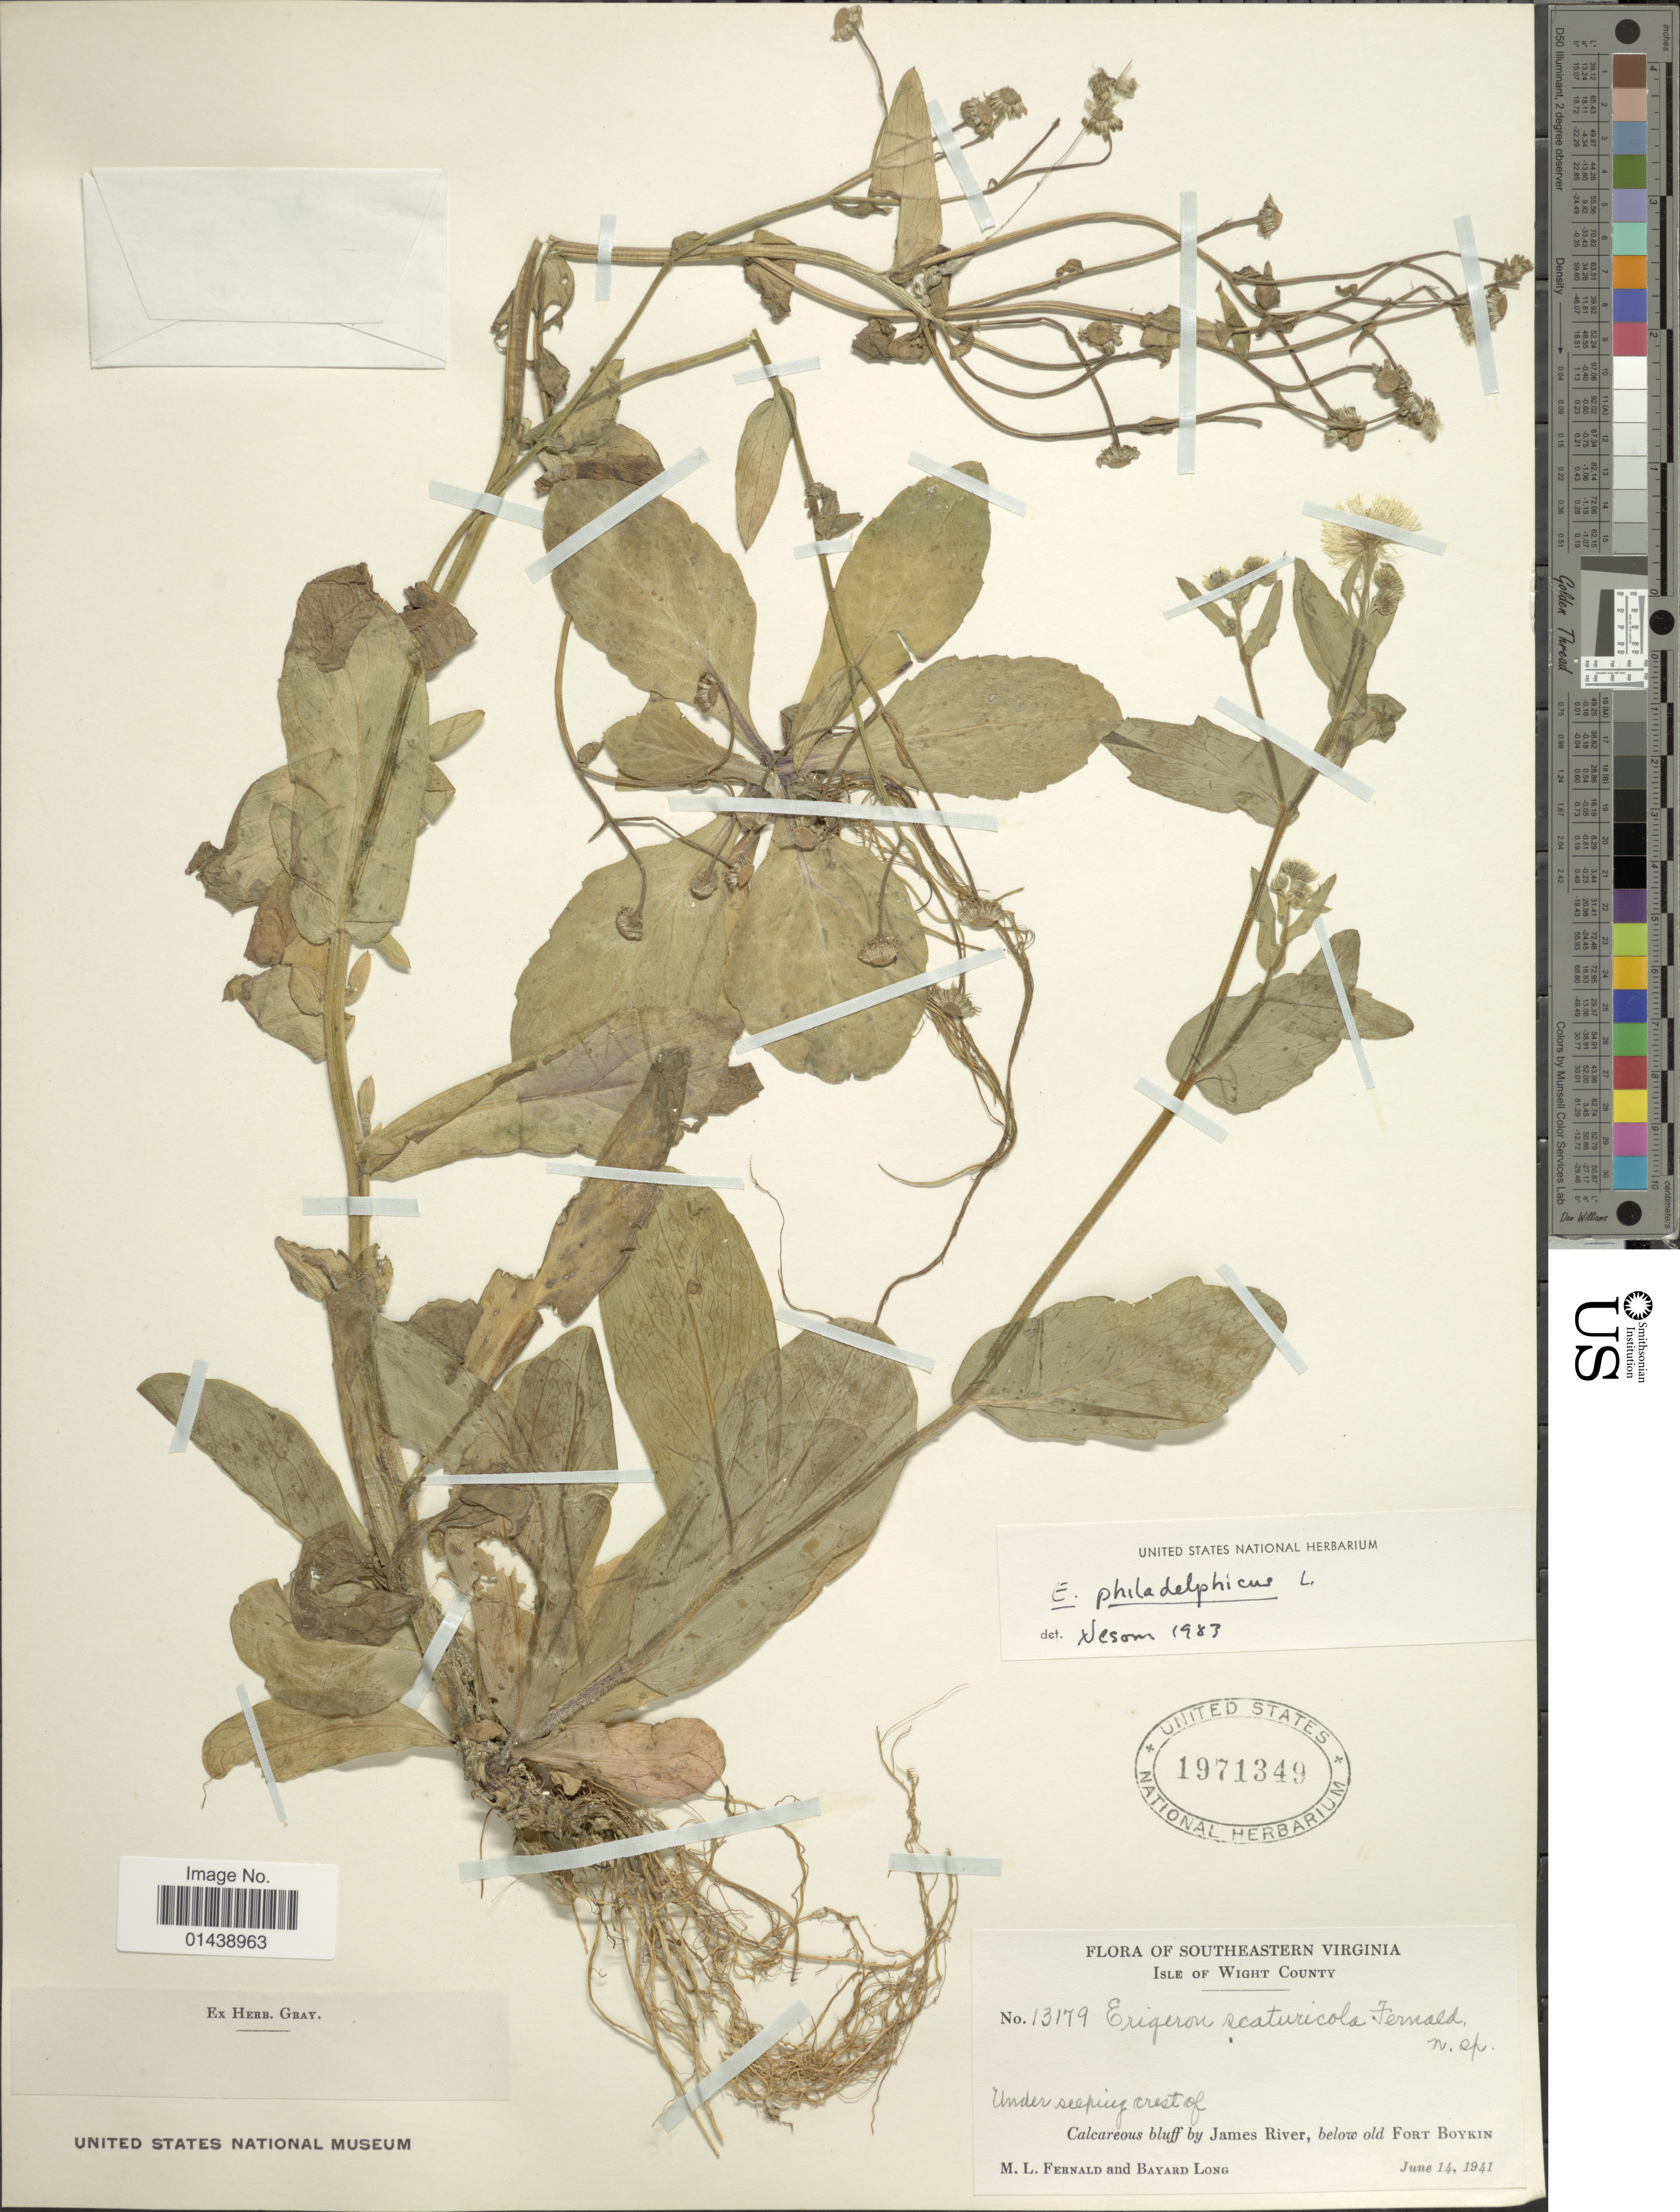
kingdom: Plantae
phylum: Tracheophyta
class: Magnoliopsida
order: Asterales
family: Asteraceae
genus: Erigeron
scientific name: Erigeron philadelphicus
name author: L.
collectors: M. L. Fernald & B. Long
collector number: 13179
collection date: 1941-06-14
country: United States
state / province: Virginia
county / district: Isle of Wight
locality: Southeastern Virginia. Isle of Wight County. James River, below old Fort Boykin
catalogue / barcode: US 1971349